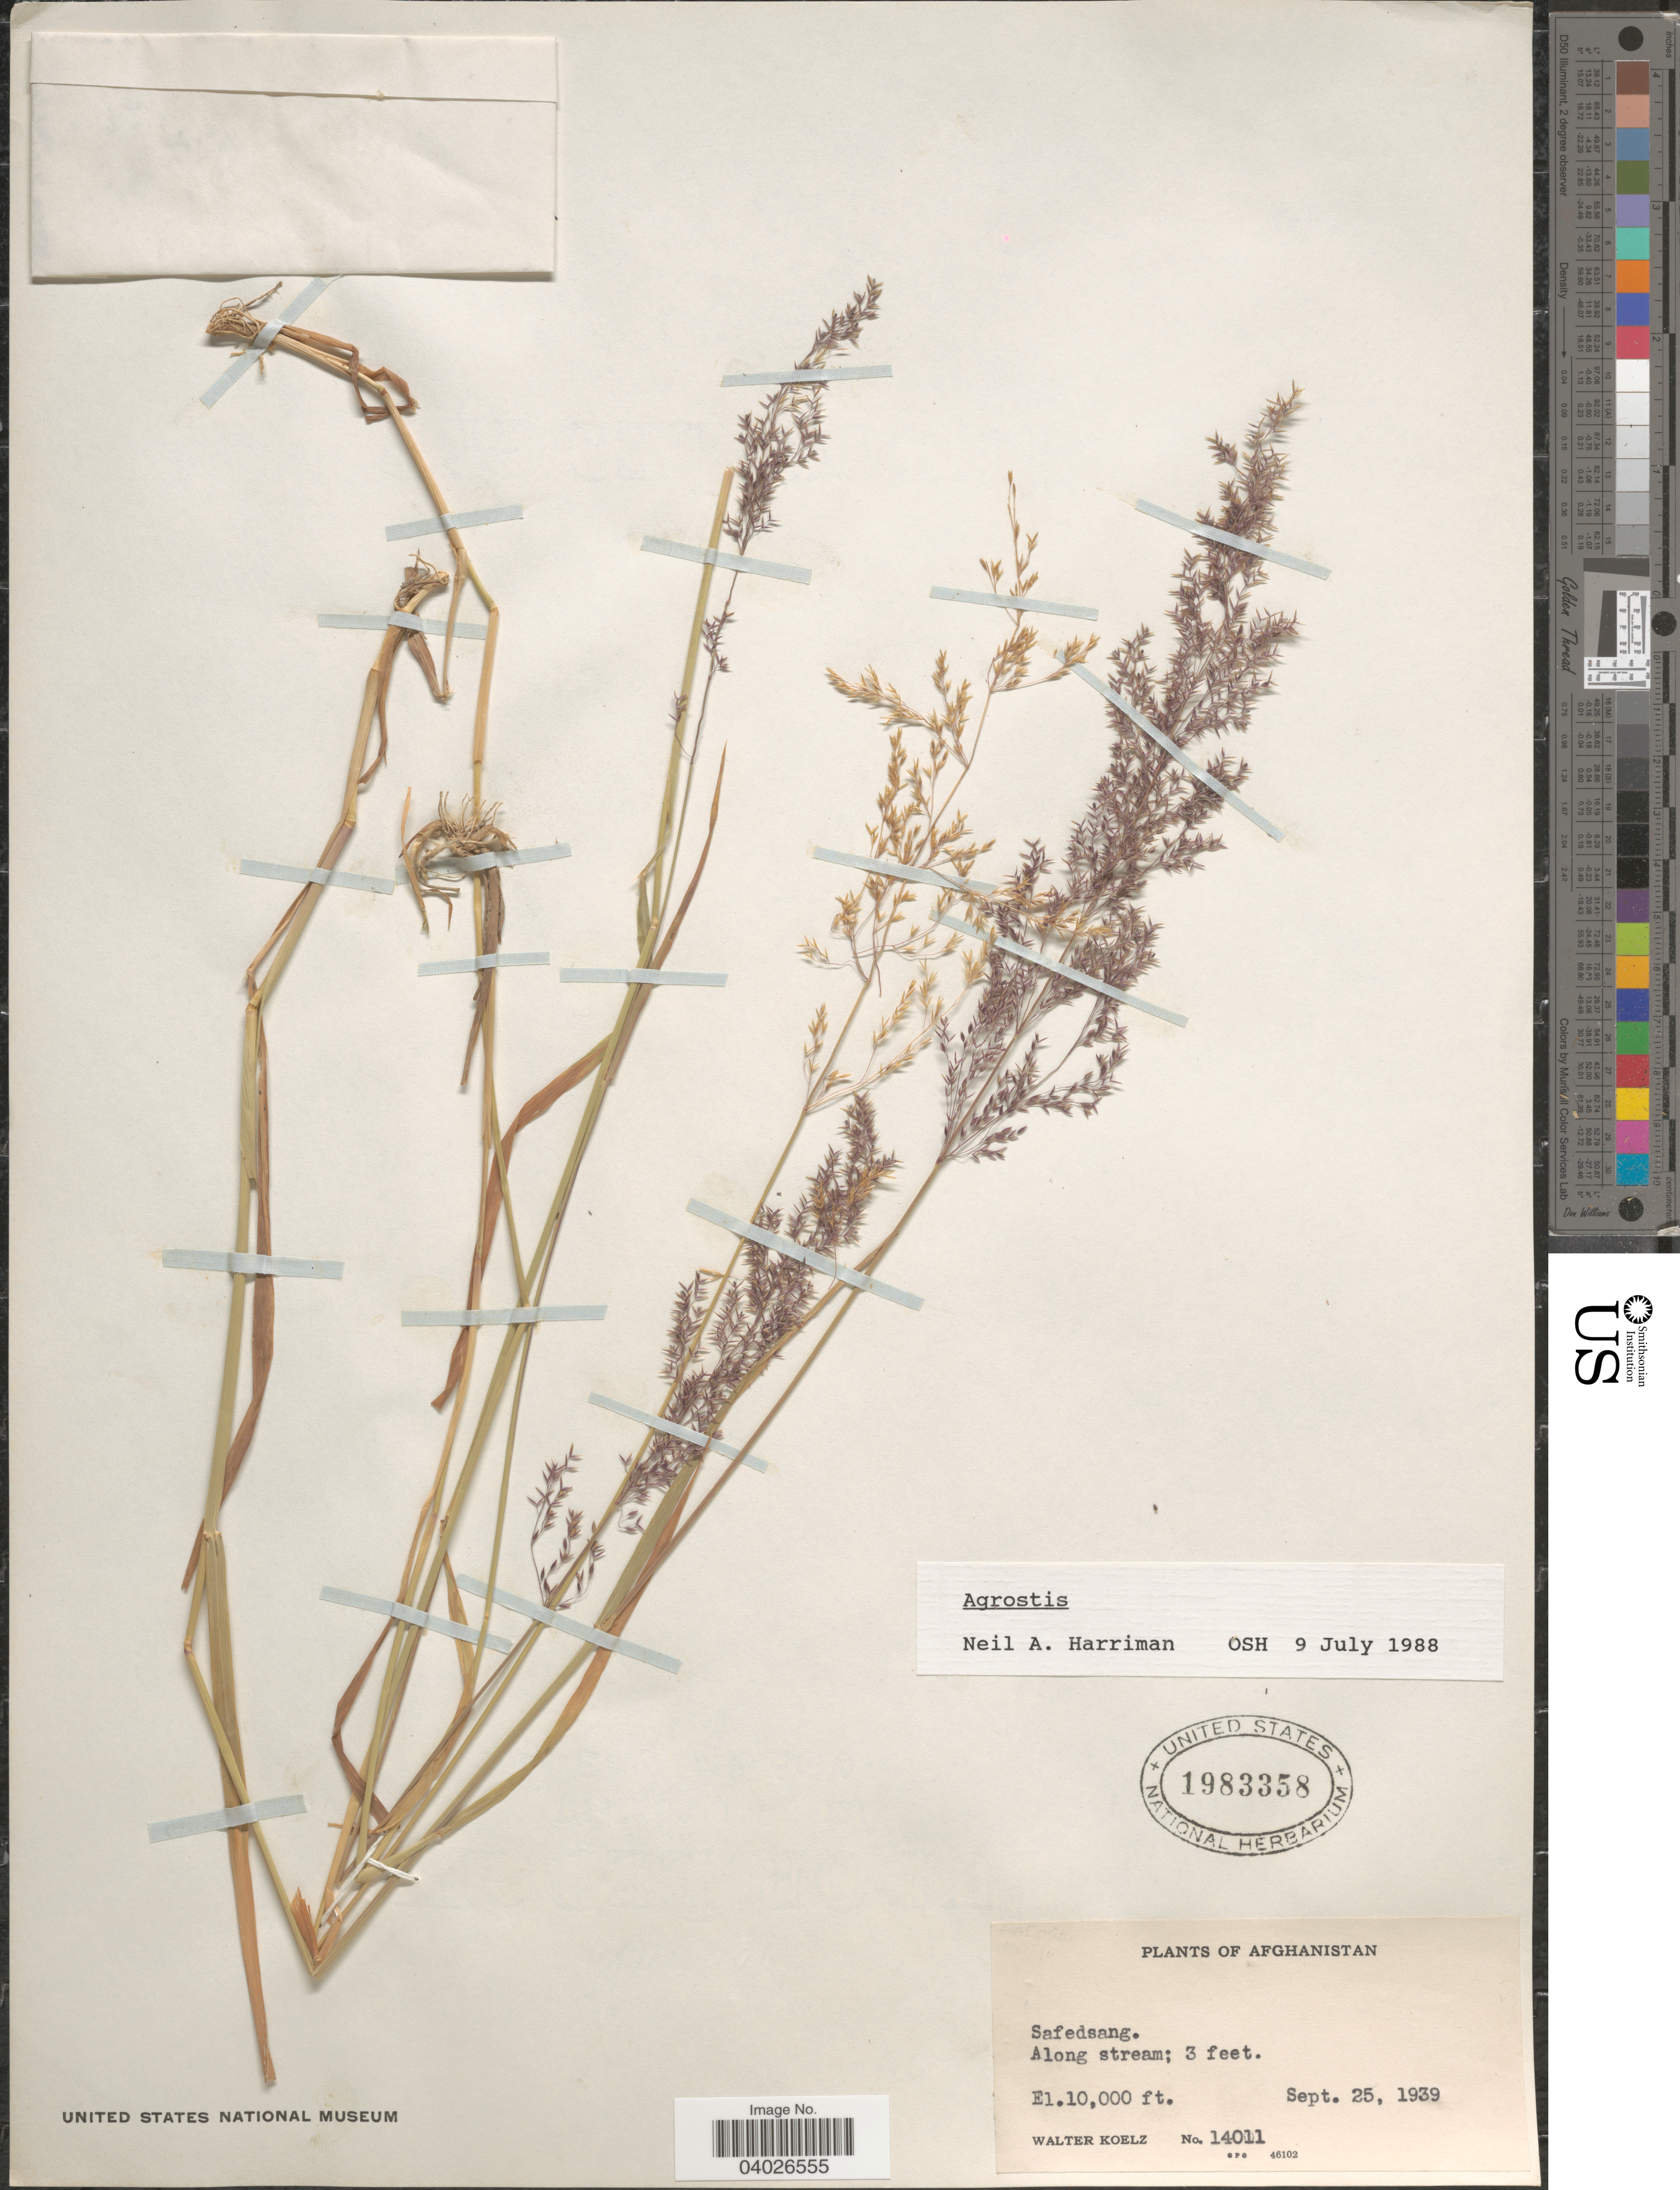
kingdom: Plantae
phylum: Tracheophyta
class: Liliopsida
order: Poales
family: Poaceae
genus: Agrostis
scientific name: Agrostis sp.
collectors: W. N. Koelz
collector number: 14011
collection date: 1939-09-25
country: Afghanistan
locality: Safedsang.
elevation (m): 3048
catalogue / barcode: US 1983358